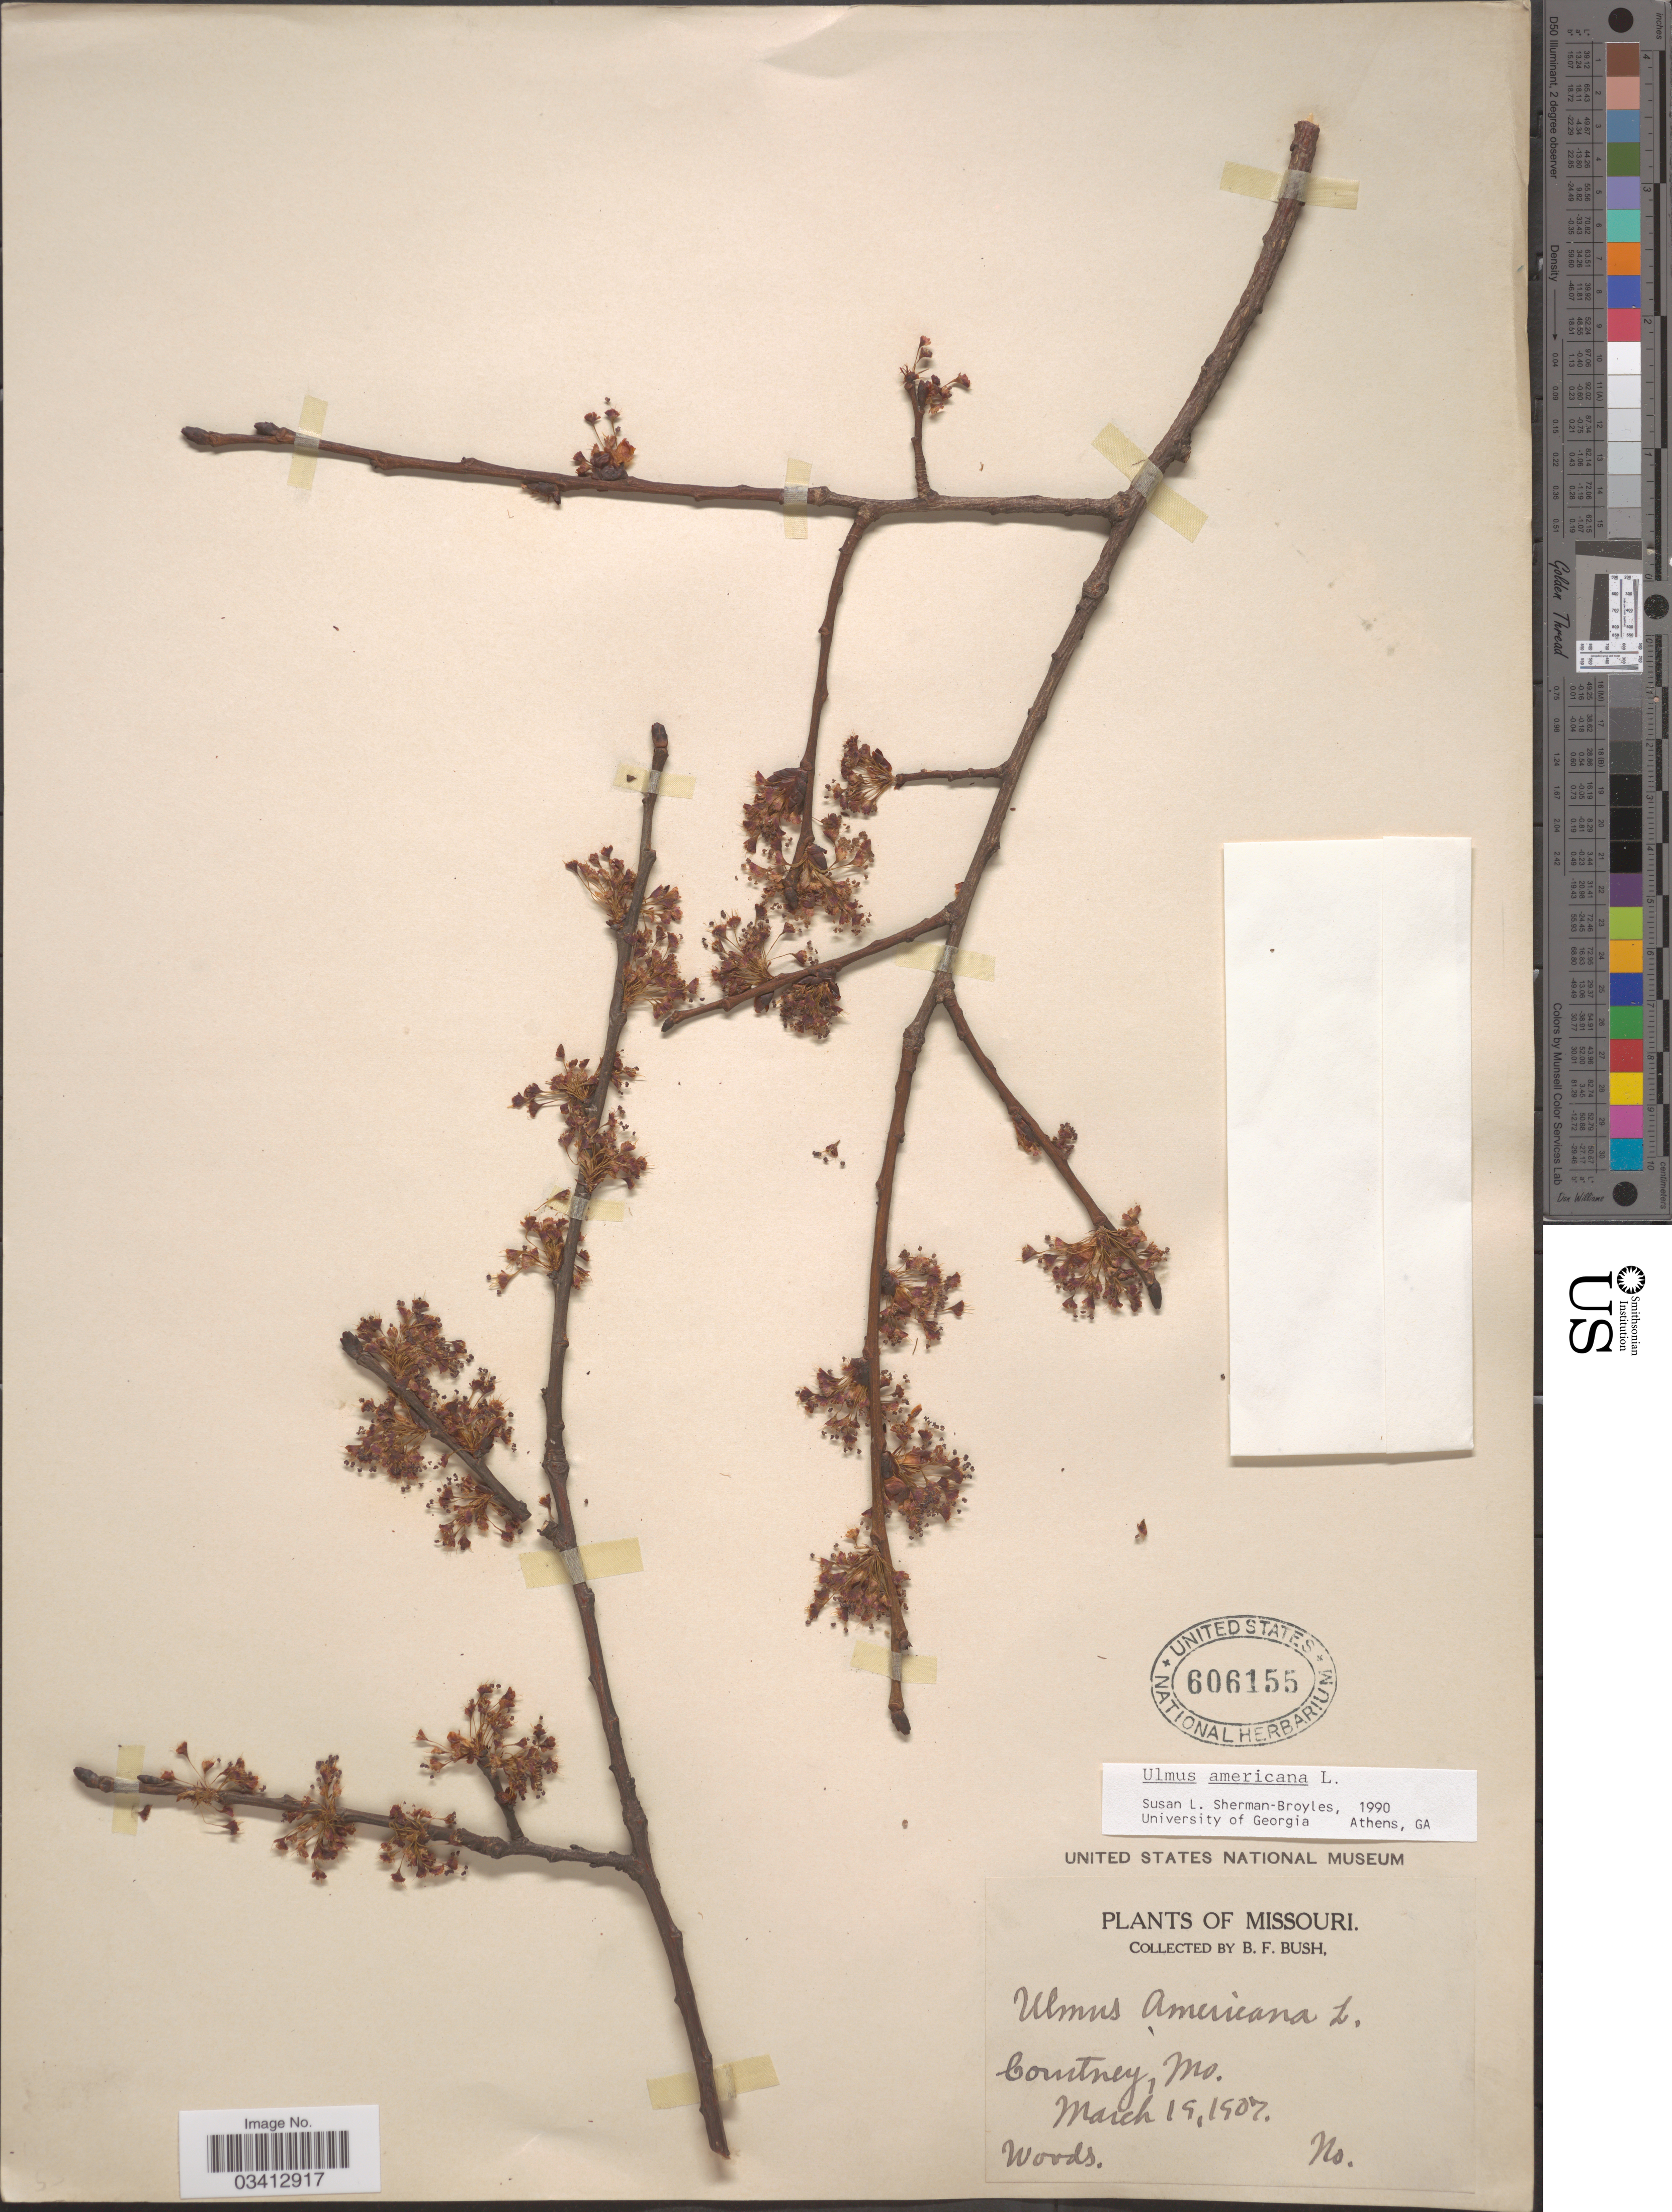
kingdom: Plantae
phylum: Tracheophyta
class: Magnoliopsida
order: Rosales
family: Ulmaceae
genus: Ulmus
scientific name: Ulmus americana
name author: L.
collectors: B. F. Bush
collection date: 1907-03-19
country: United States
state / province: Missouri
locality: Courtney.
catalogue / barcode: US 606155